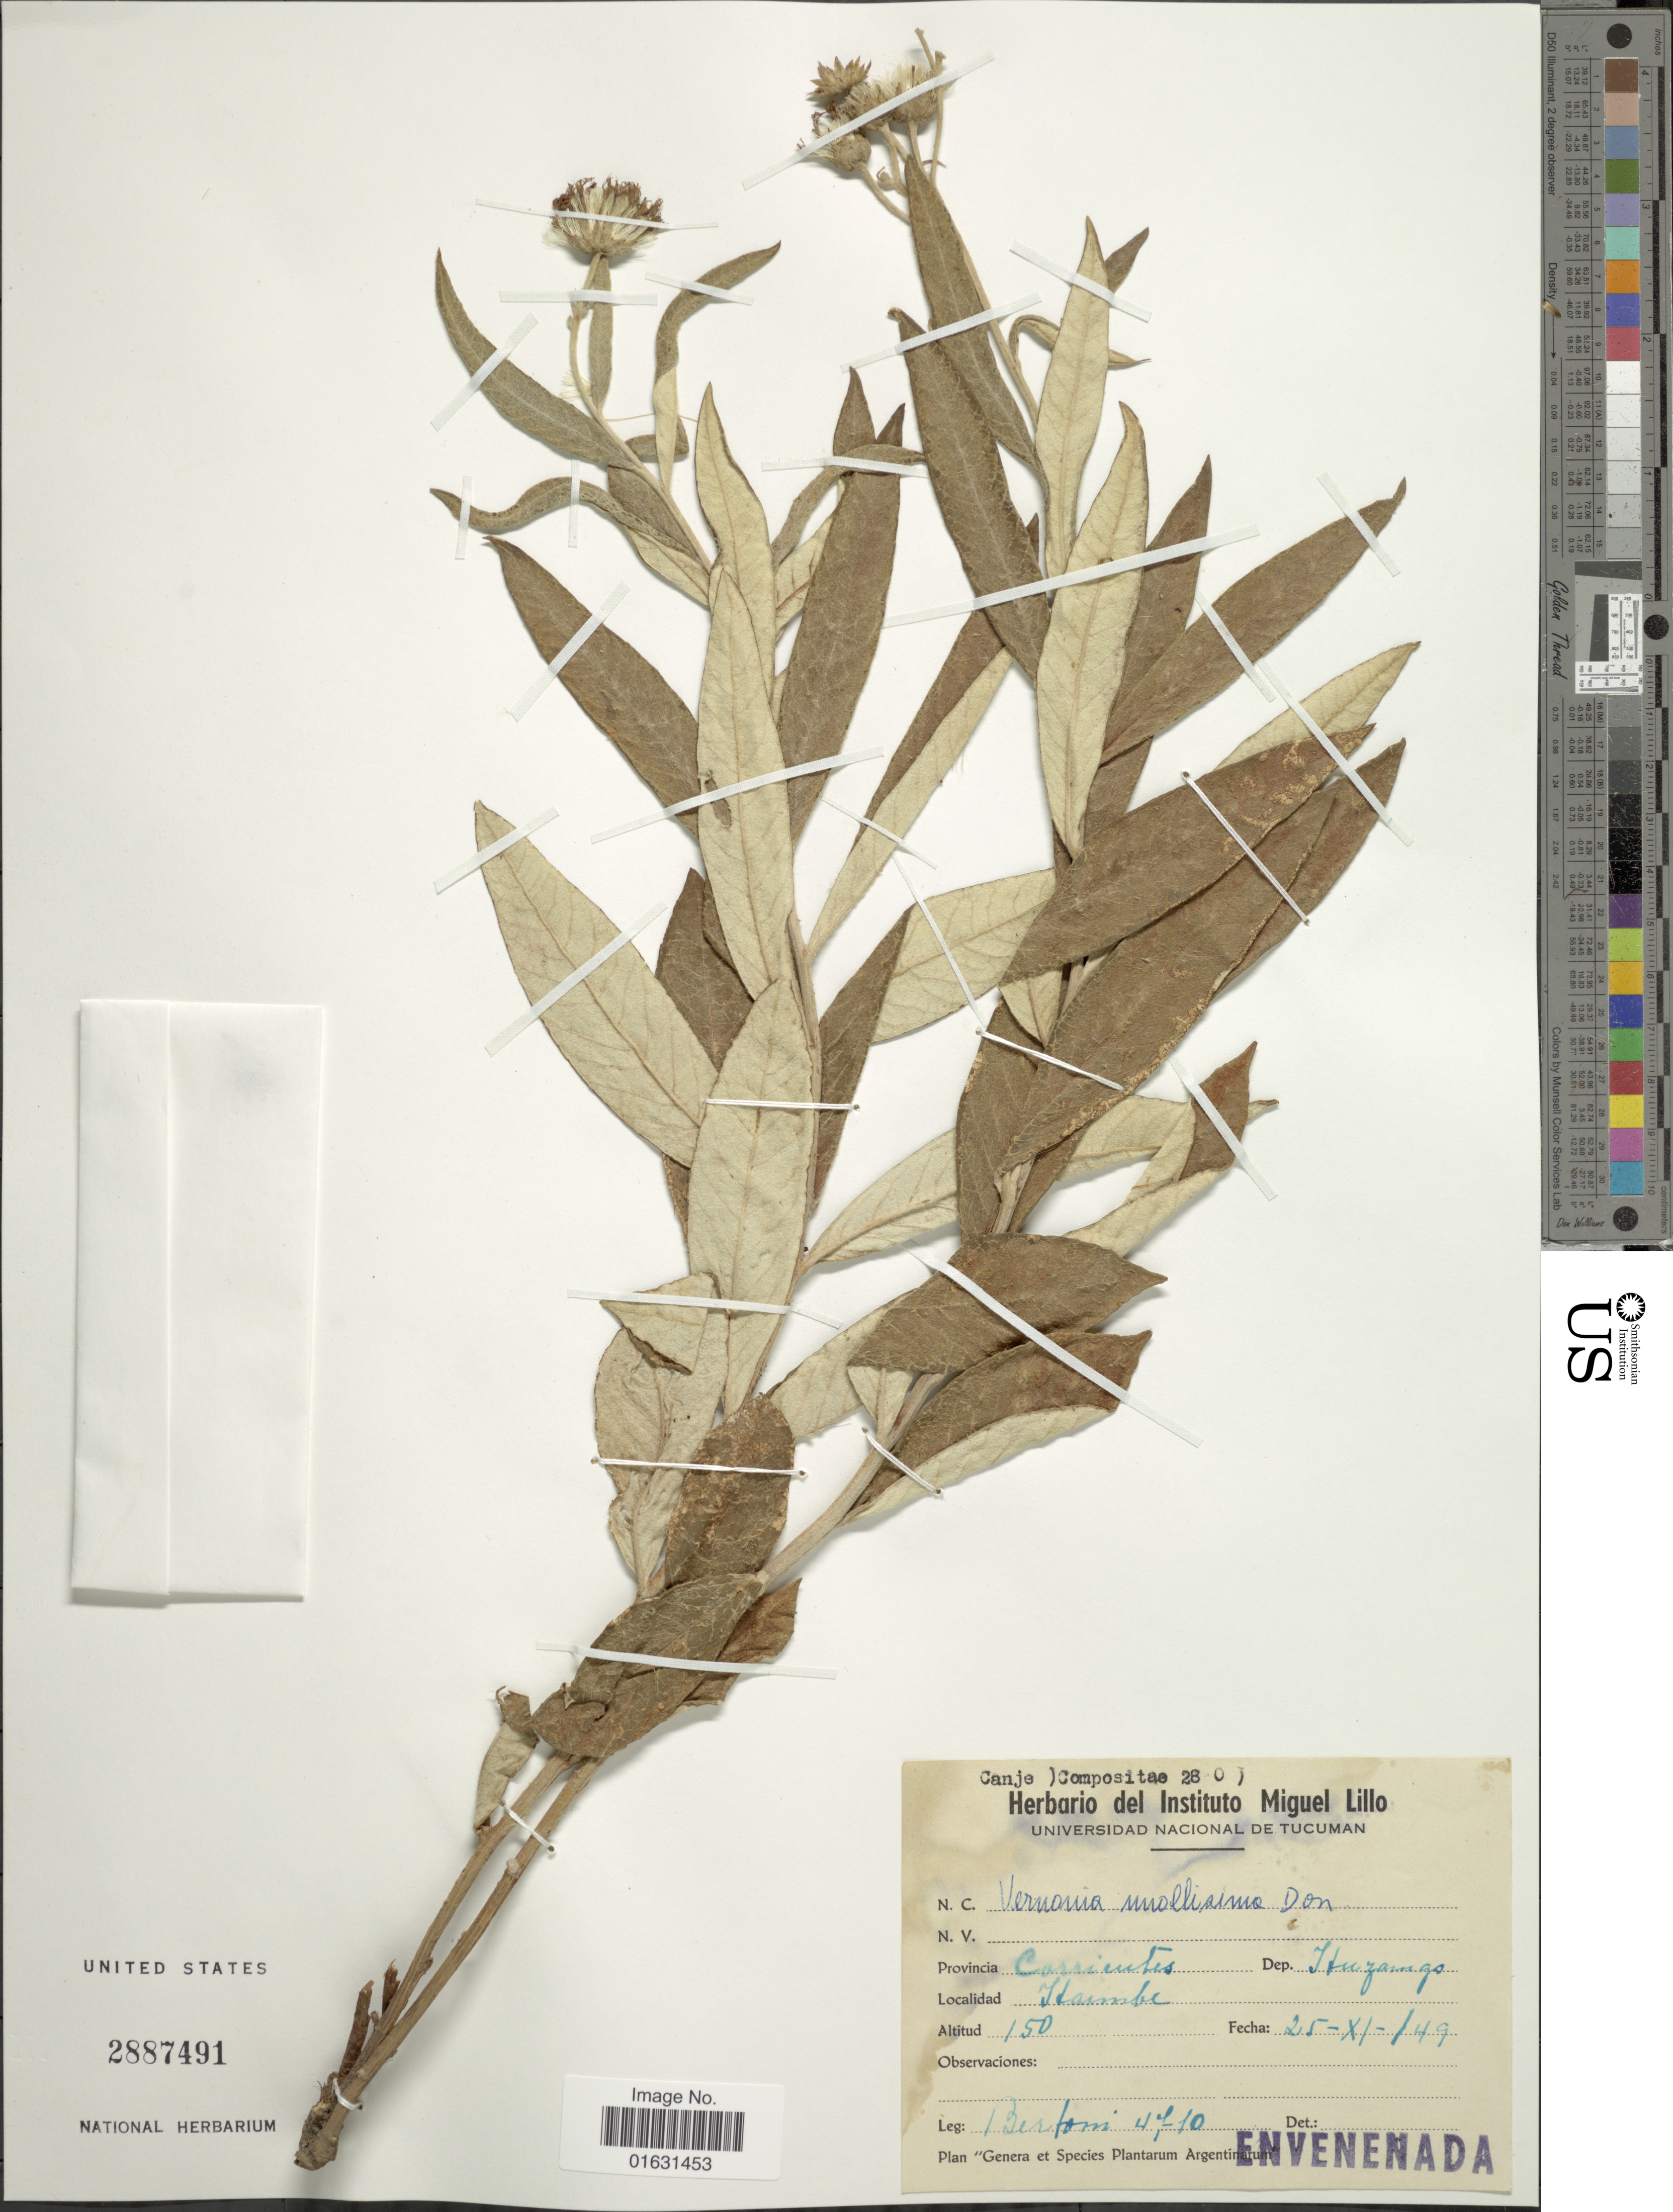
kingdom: Plantae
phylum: Tracheophyta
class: Magnoliopsida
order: Asterales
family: Asteraceae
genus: Lessingianthus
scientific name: Lessingianthus mollissimus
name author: (D. Don ex Hook. & Arn.) H. Rob.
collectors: -- Bertoni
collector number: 4710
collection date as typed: Transcribed d/m/y: 25/11/49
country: Argentina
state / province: Corrientes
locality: Itaimbe, Dept. Itazampo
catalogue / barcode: US 2887491